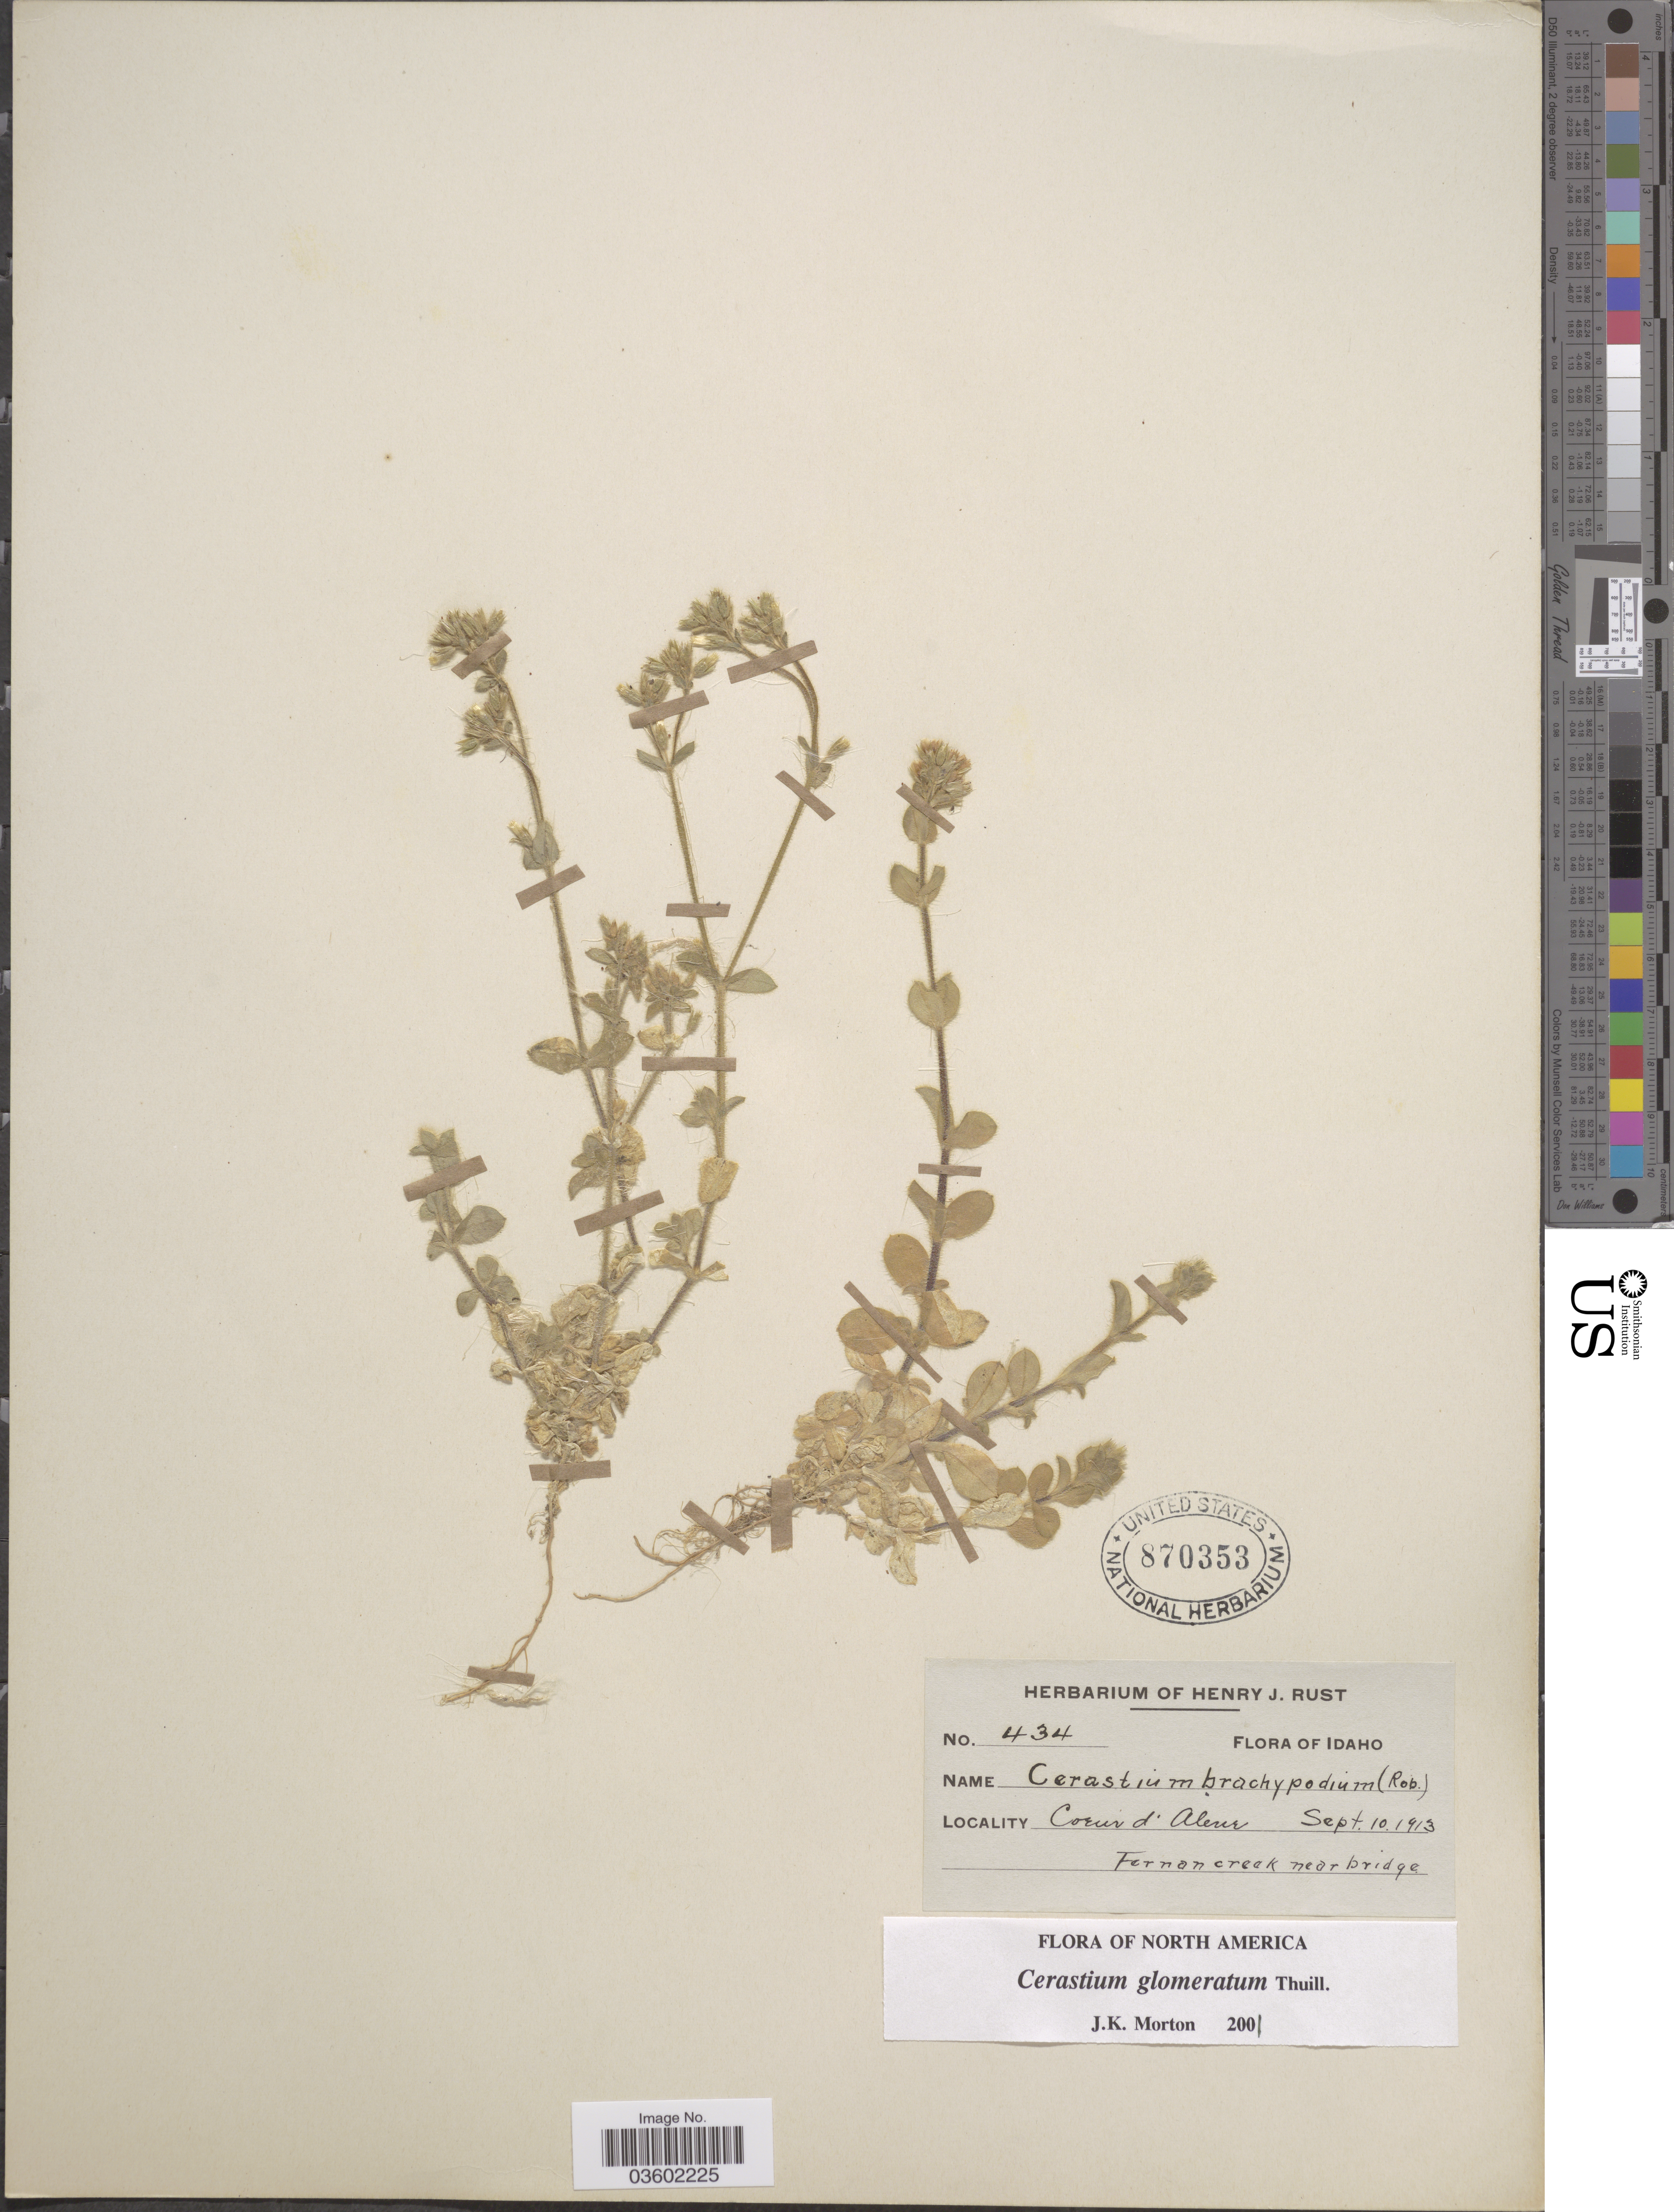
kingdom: Plantae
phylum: Tracheophyta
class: Magnoliopsida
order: Caryophyllales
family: Caryophyllaceae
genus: Cerastium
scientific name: Cerastium viscosum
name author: L.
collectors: ex herb. Henry J. Rust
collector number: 434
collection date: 1913-09-10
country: United States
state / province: Idaho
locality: Coeur d'Elene. Fernan creek near bridge.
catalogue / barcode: US 870353